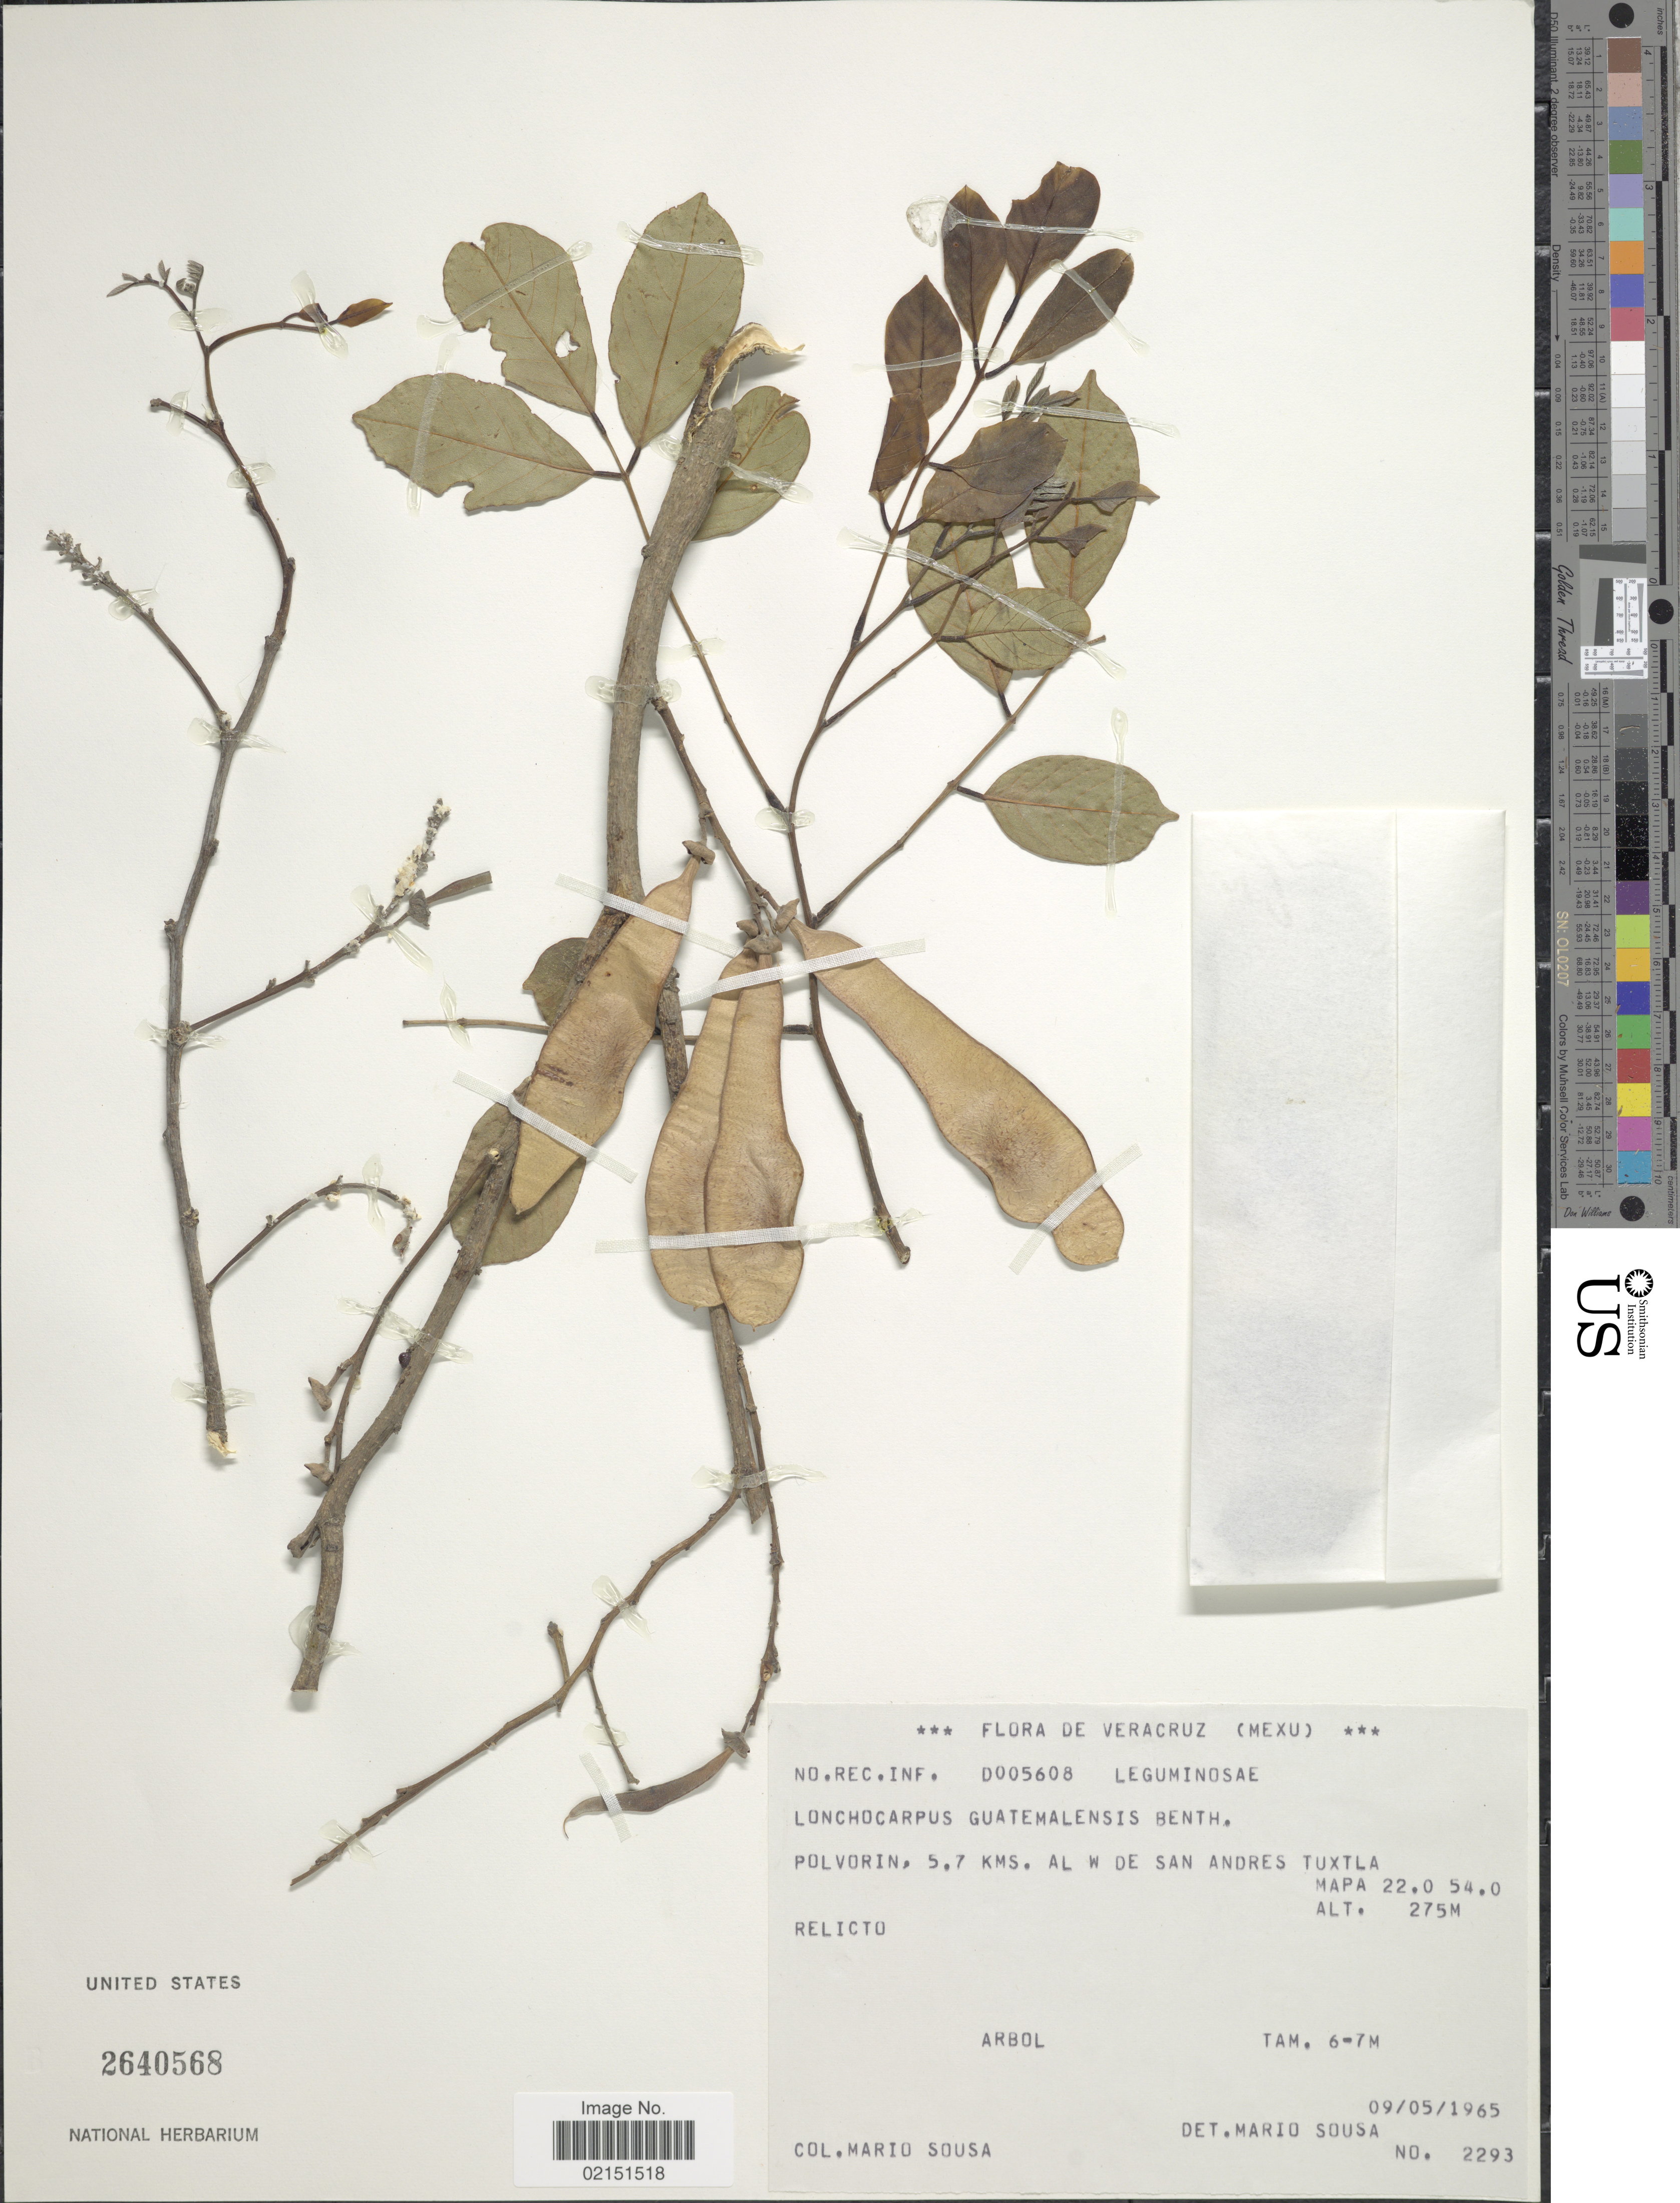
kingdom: Plantae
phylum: Tracheophyta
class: Magnoliopsida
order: Fabales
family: Fabaceae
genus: Lonchocarpus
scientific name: Lonchocarpus guatemalensis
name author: Benth.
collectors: M. Sousa S.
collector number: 2293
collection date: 1965-05-09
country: Mexico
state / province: Veracruz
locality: Veracruz (Mexu). Polvorin, 5.7 kms. al W de San Andres Tuxtla. Relicto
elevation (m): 275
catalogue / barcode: US 2640568